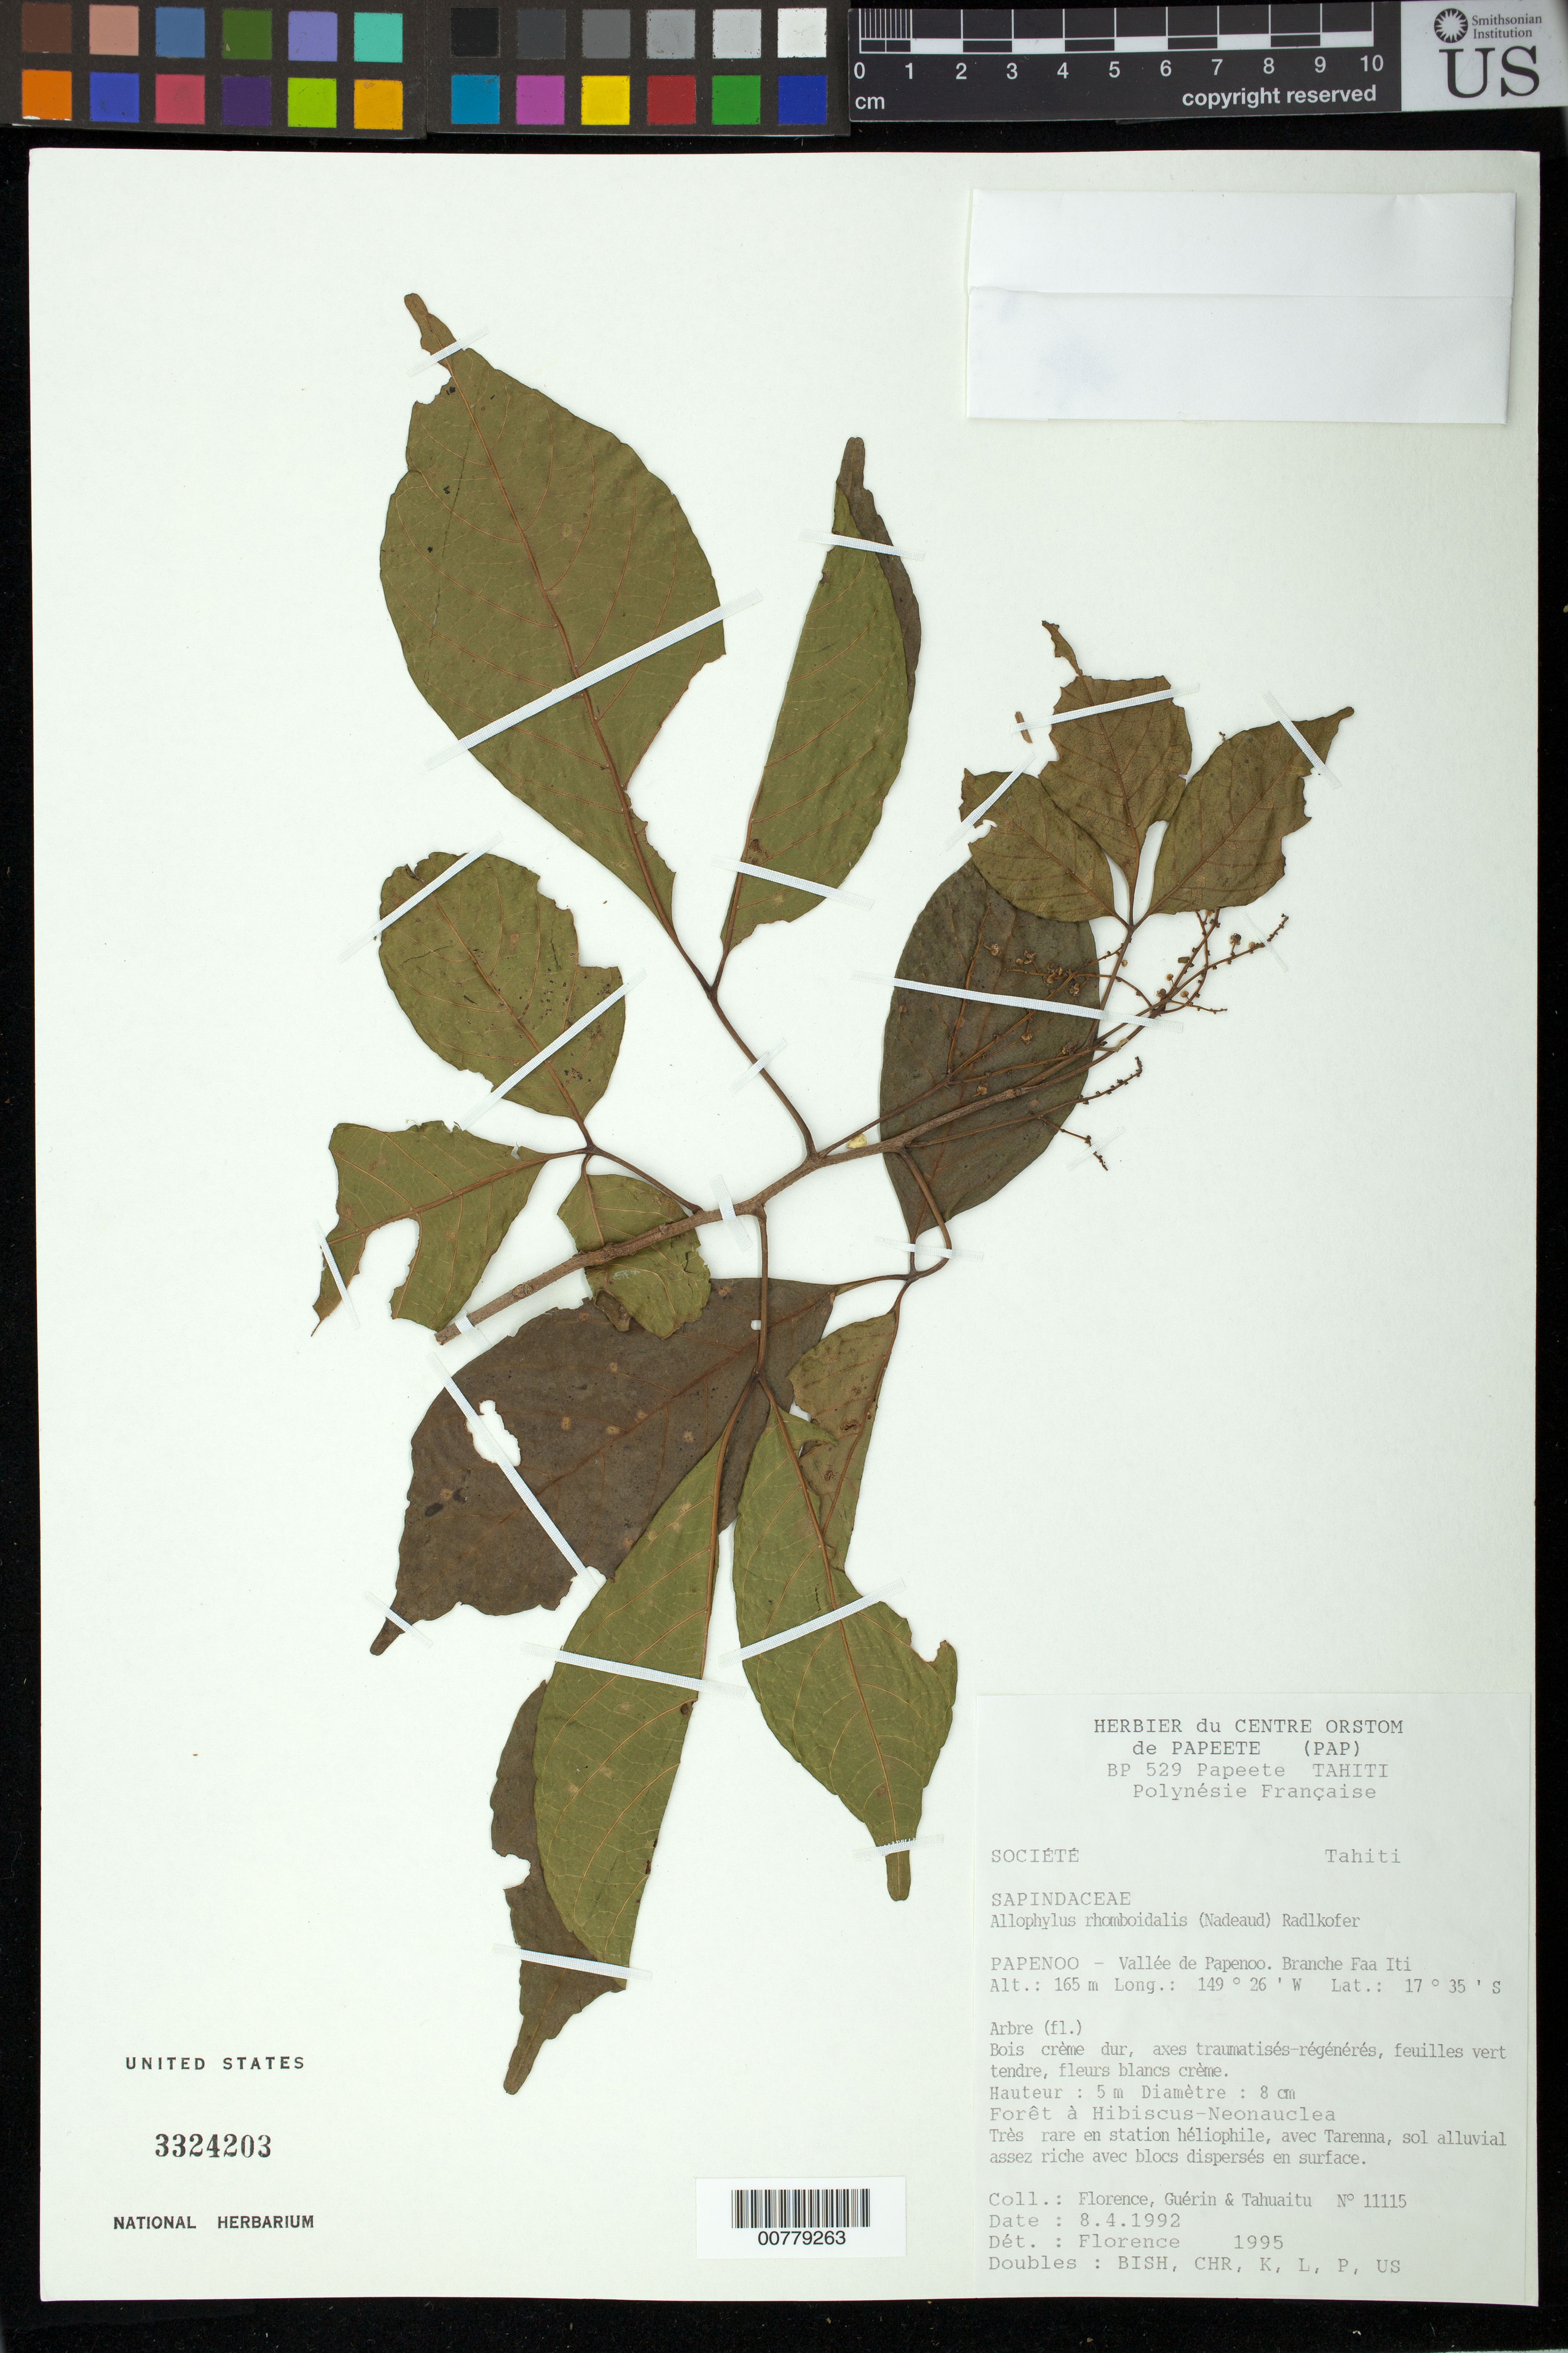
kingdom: Plantae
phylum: Tracheophyta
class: Magnoliopsida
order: Sapindales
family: Sapindaceae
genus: Allophylus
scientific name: Allophylus rhomboidalis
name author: Radlk.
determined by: Florence, J.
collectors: J. Florence, J. B. Guérin & -. Tahuaitu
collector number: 11115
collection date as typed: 08 Apr 1992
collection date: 1992-04-08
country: French Polynesia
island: Tahiti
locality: Vallée de Papenoo. Branche Faa Iti.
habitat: Forêt à Hibiscus-Neonauclea. Très rare en station héliophile, avec Tarenna, sol alluvial assez riche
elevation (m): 165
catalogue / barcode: US 3324203